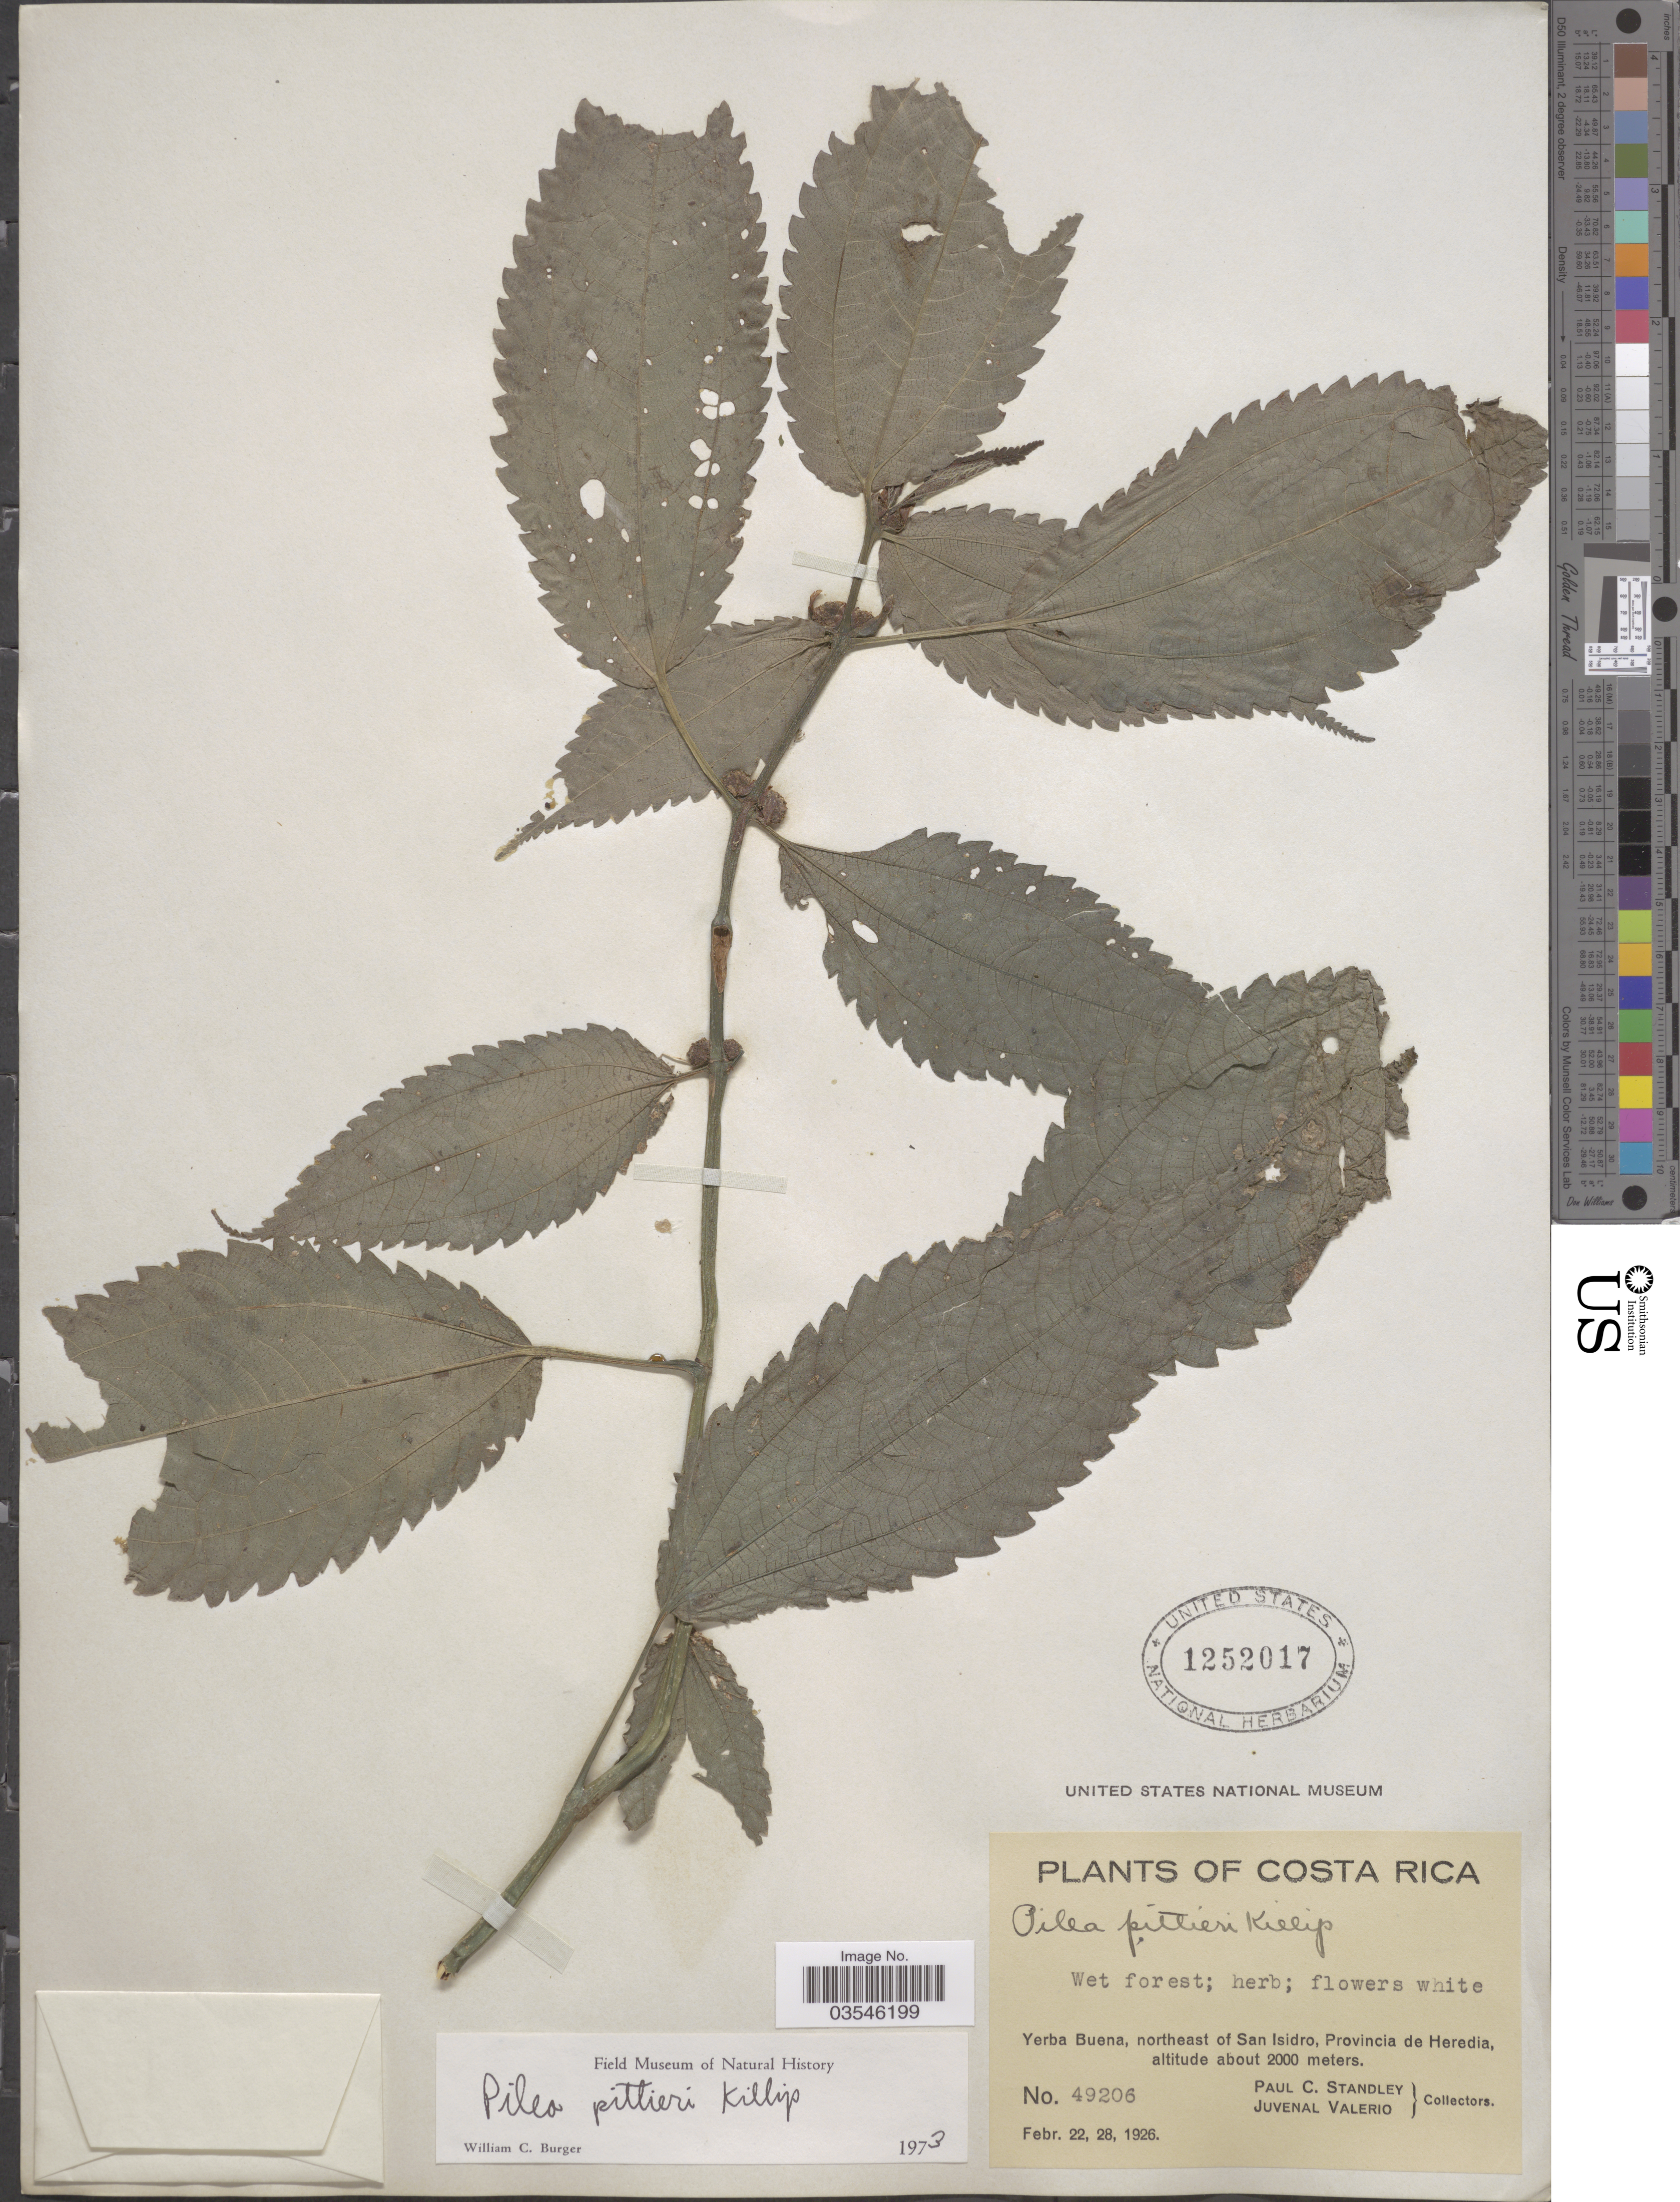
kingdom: Plantae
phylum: Tracheophyta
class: Magnoliopsida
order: Rosales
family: Urticaceae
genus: Pilea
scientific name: Pilea pittieri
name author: Killip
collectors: P. C. Standley & J. Valerio R.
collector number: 49206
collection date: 1926-02-22/1926-02-28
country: Costa Rica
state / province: Heredia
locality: Yerba Buena, northeast of San Isidro, Provincia de Heredia.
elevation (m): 2000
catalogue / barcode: US 1252017